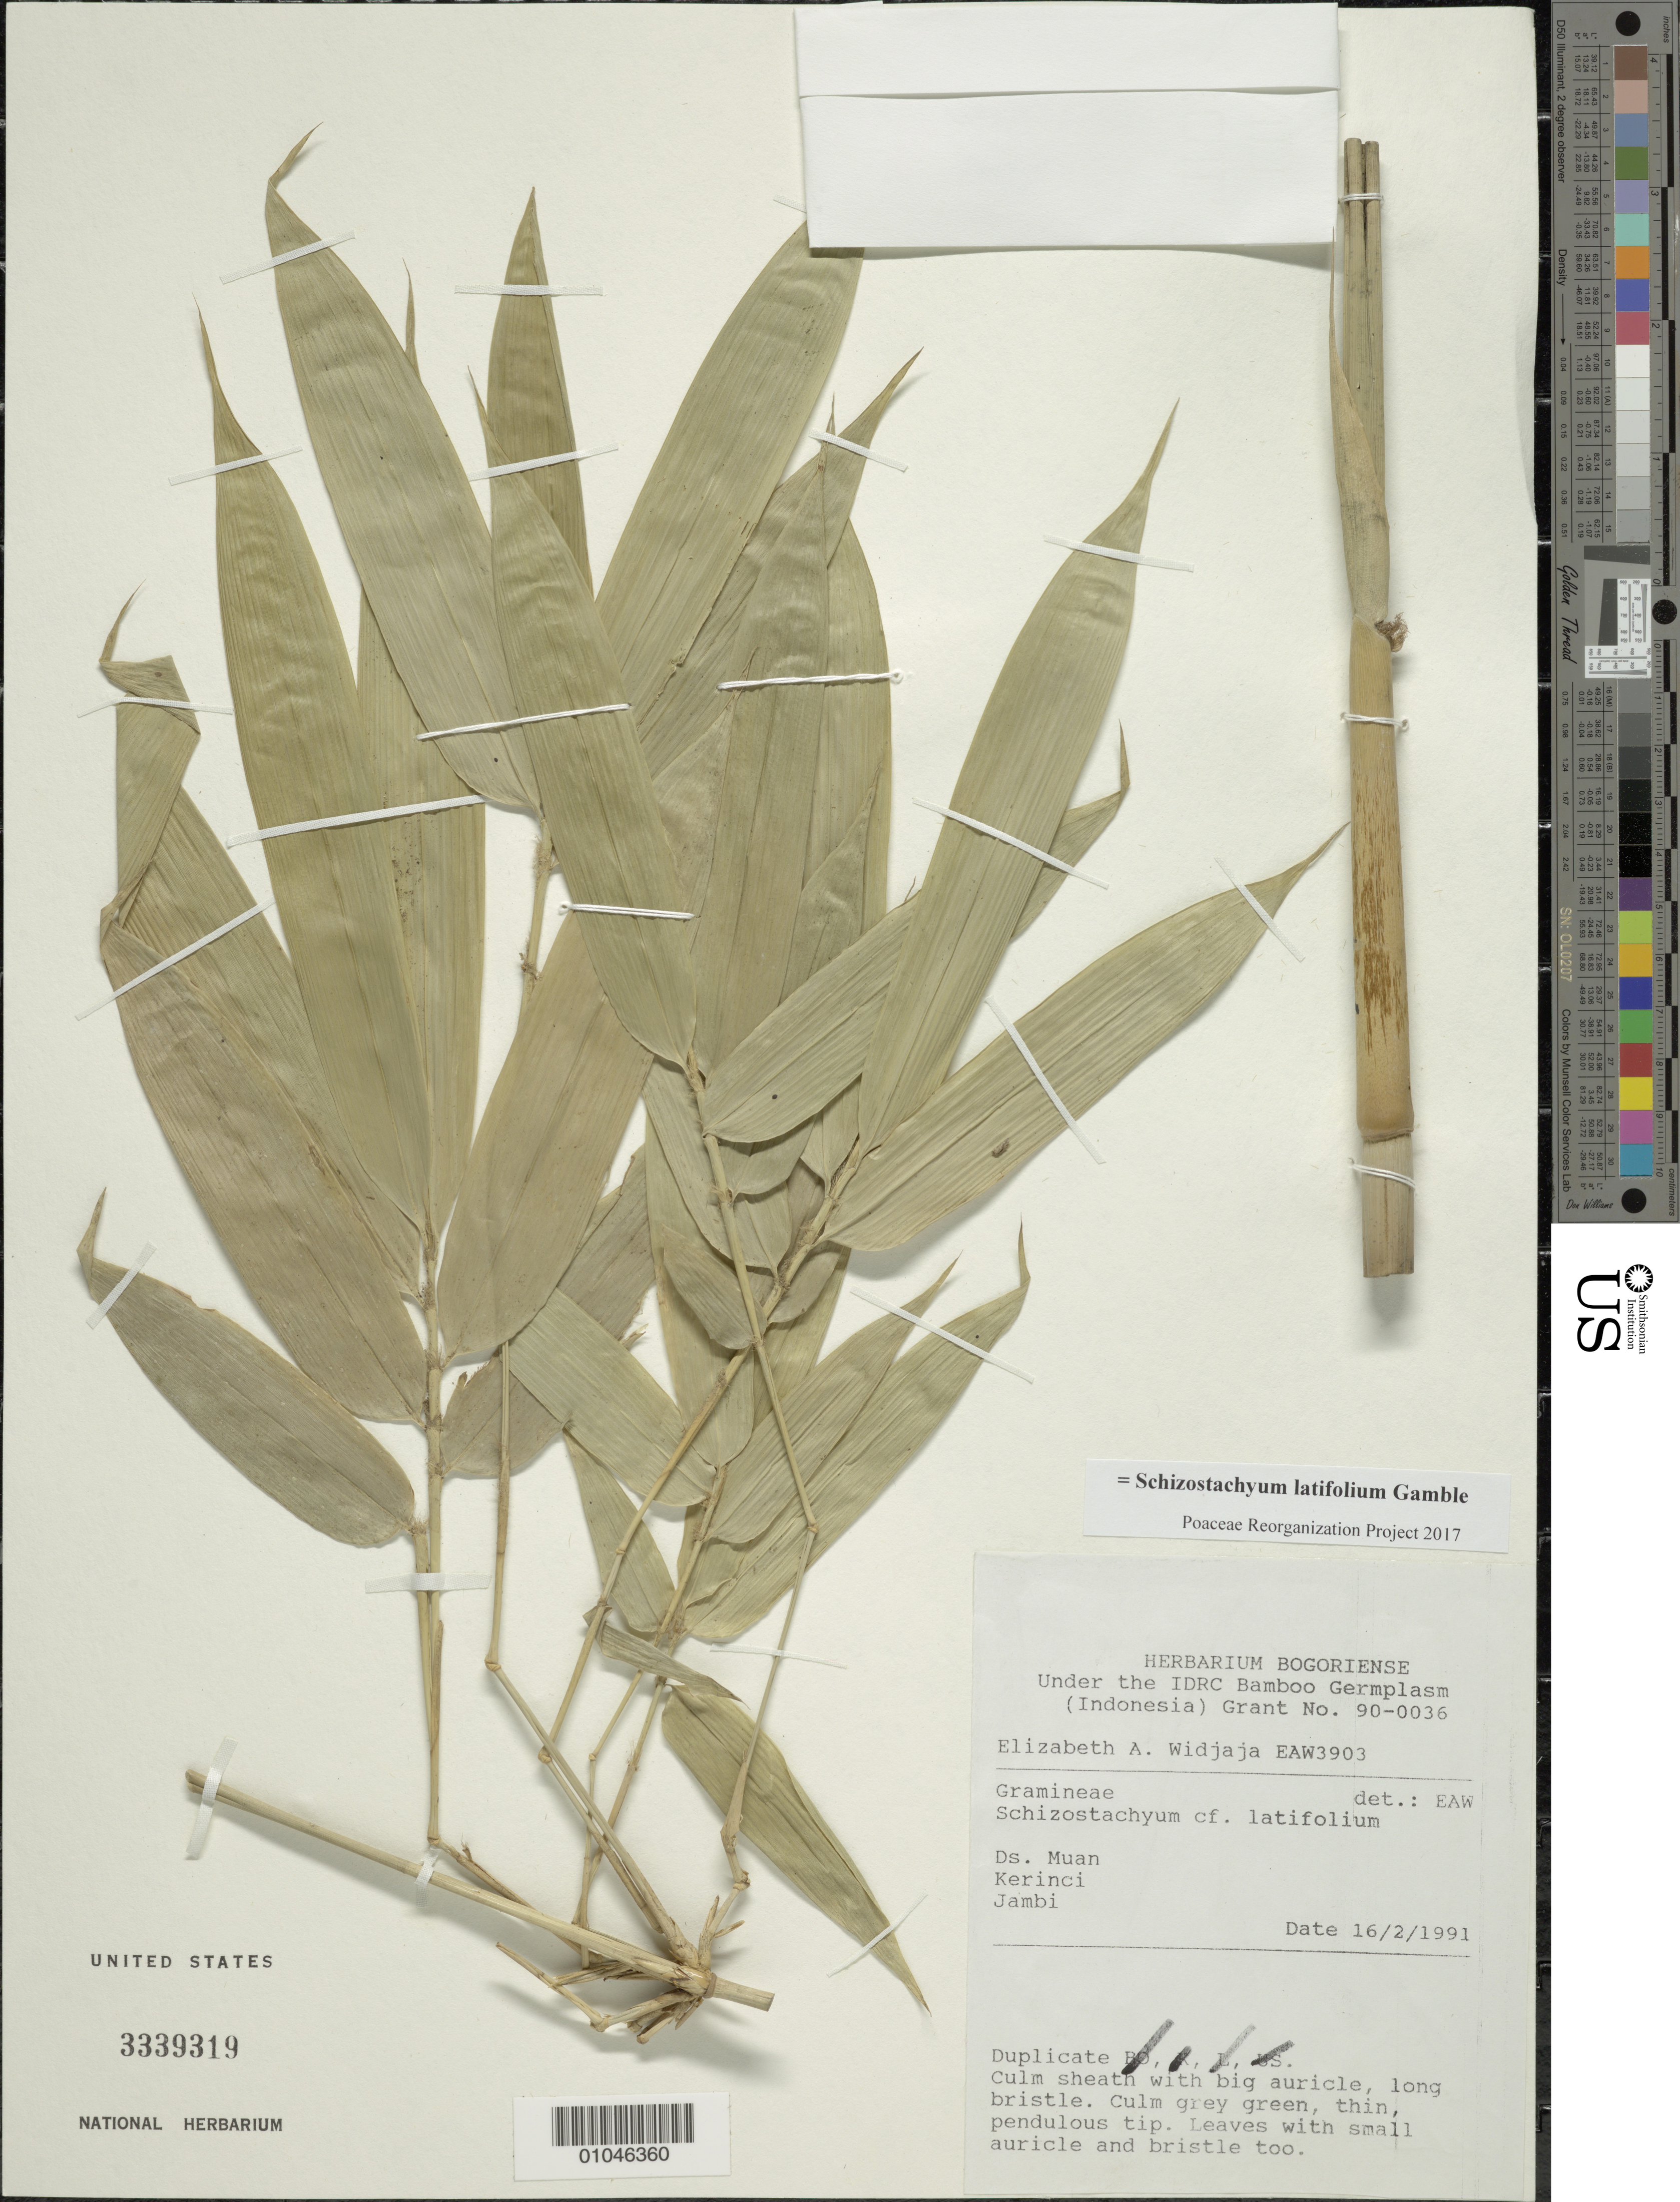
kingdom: Plantae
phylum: Tracheophyta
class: Liliopsida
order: Poales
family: Poaceae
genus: Schizostachyum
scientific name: Schizostachyum latifolium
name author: Gamble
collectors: E. A. Widjaja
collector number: EAW 3903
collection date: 1991-02-16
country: Indonesia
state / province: Sumatra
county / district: Jambi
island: Sumatra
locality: Ds. Muan, Kerinci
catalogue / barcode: US 3339319